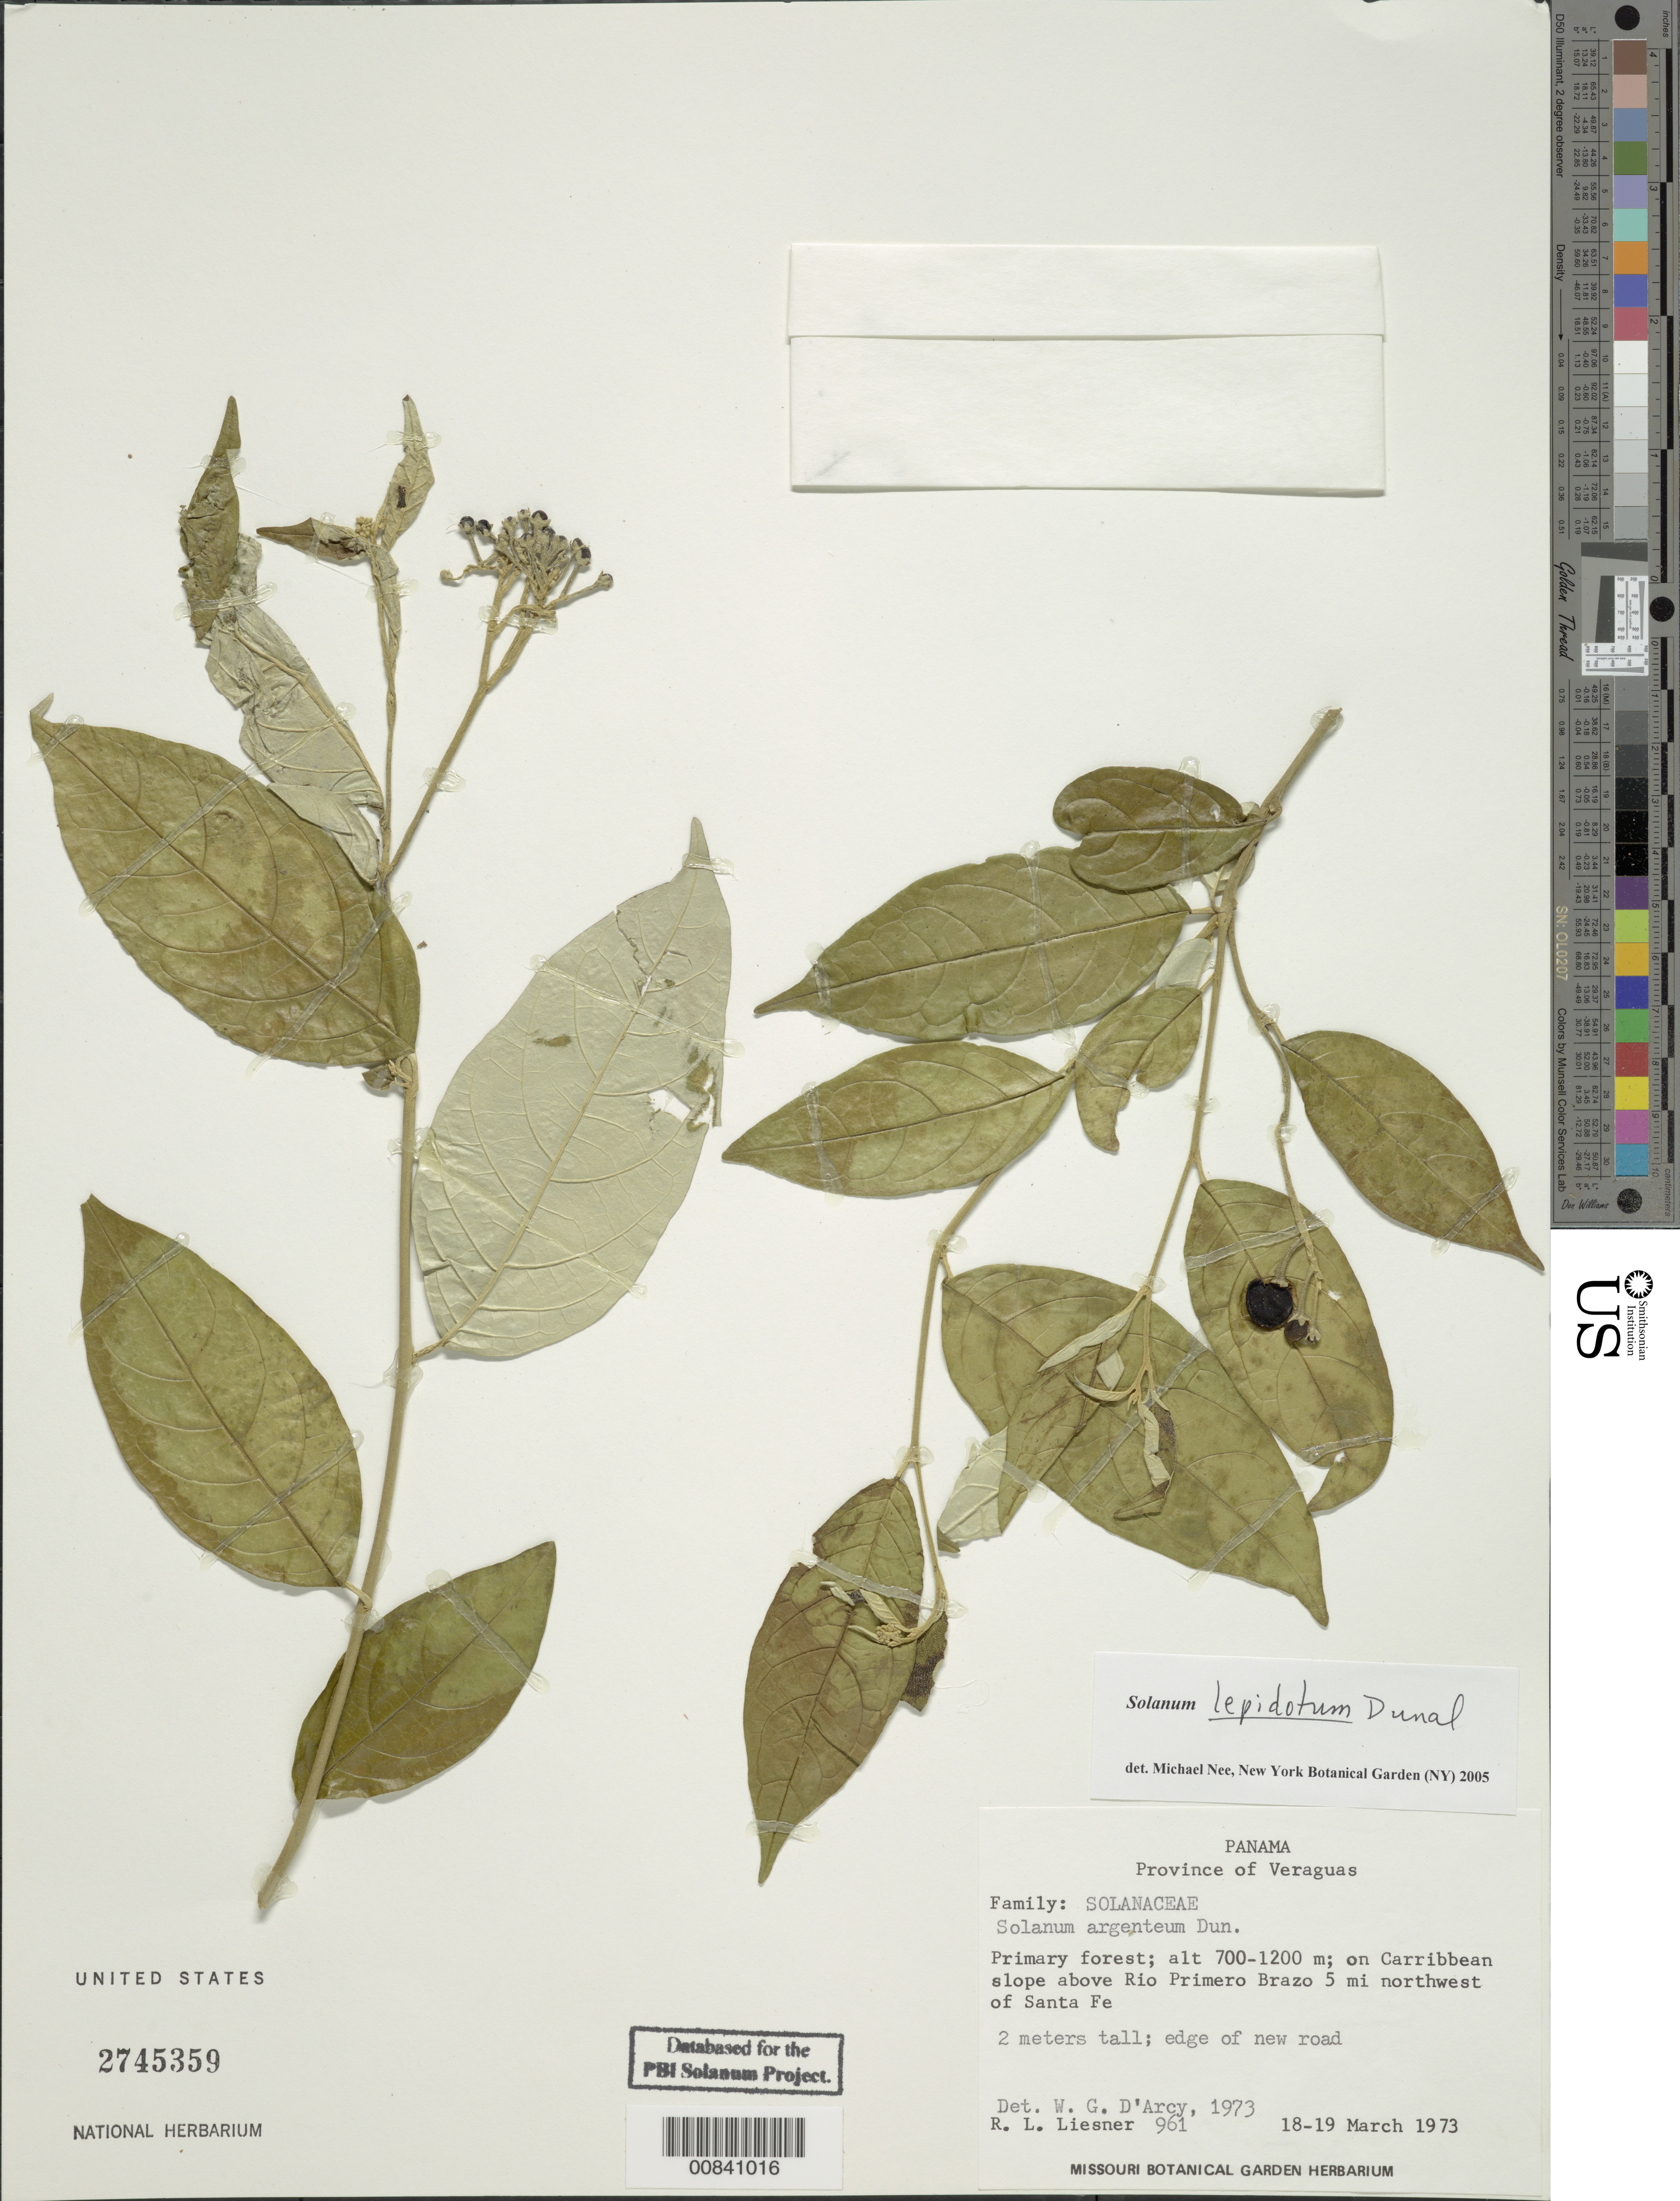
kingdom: Plantae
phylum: Tracheophyta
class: Magnoliopsida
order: Solanales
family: Solanaceae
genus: Solanum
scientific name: Solanum lepidotum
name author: Humb. & Bonpl. ex Dunal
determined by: Nee, Michael H.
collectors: W. G. D'Arcy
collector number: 961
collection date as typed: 18 Mar 1973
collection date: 1973-03-18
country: Panama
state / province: Veraguas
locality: On Caribbean slope above Rio Primero Brazo 5 miles NOW of Santa Fe.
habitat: Primary forest.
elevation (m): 700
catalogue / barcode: US 2745359